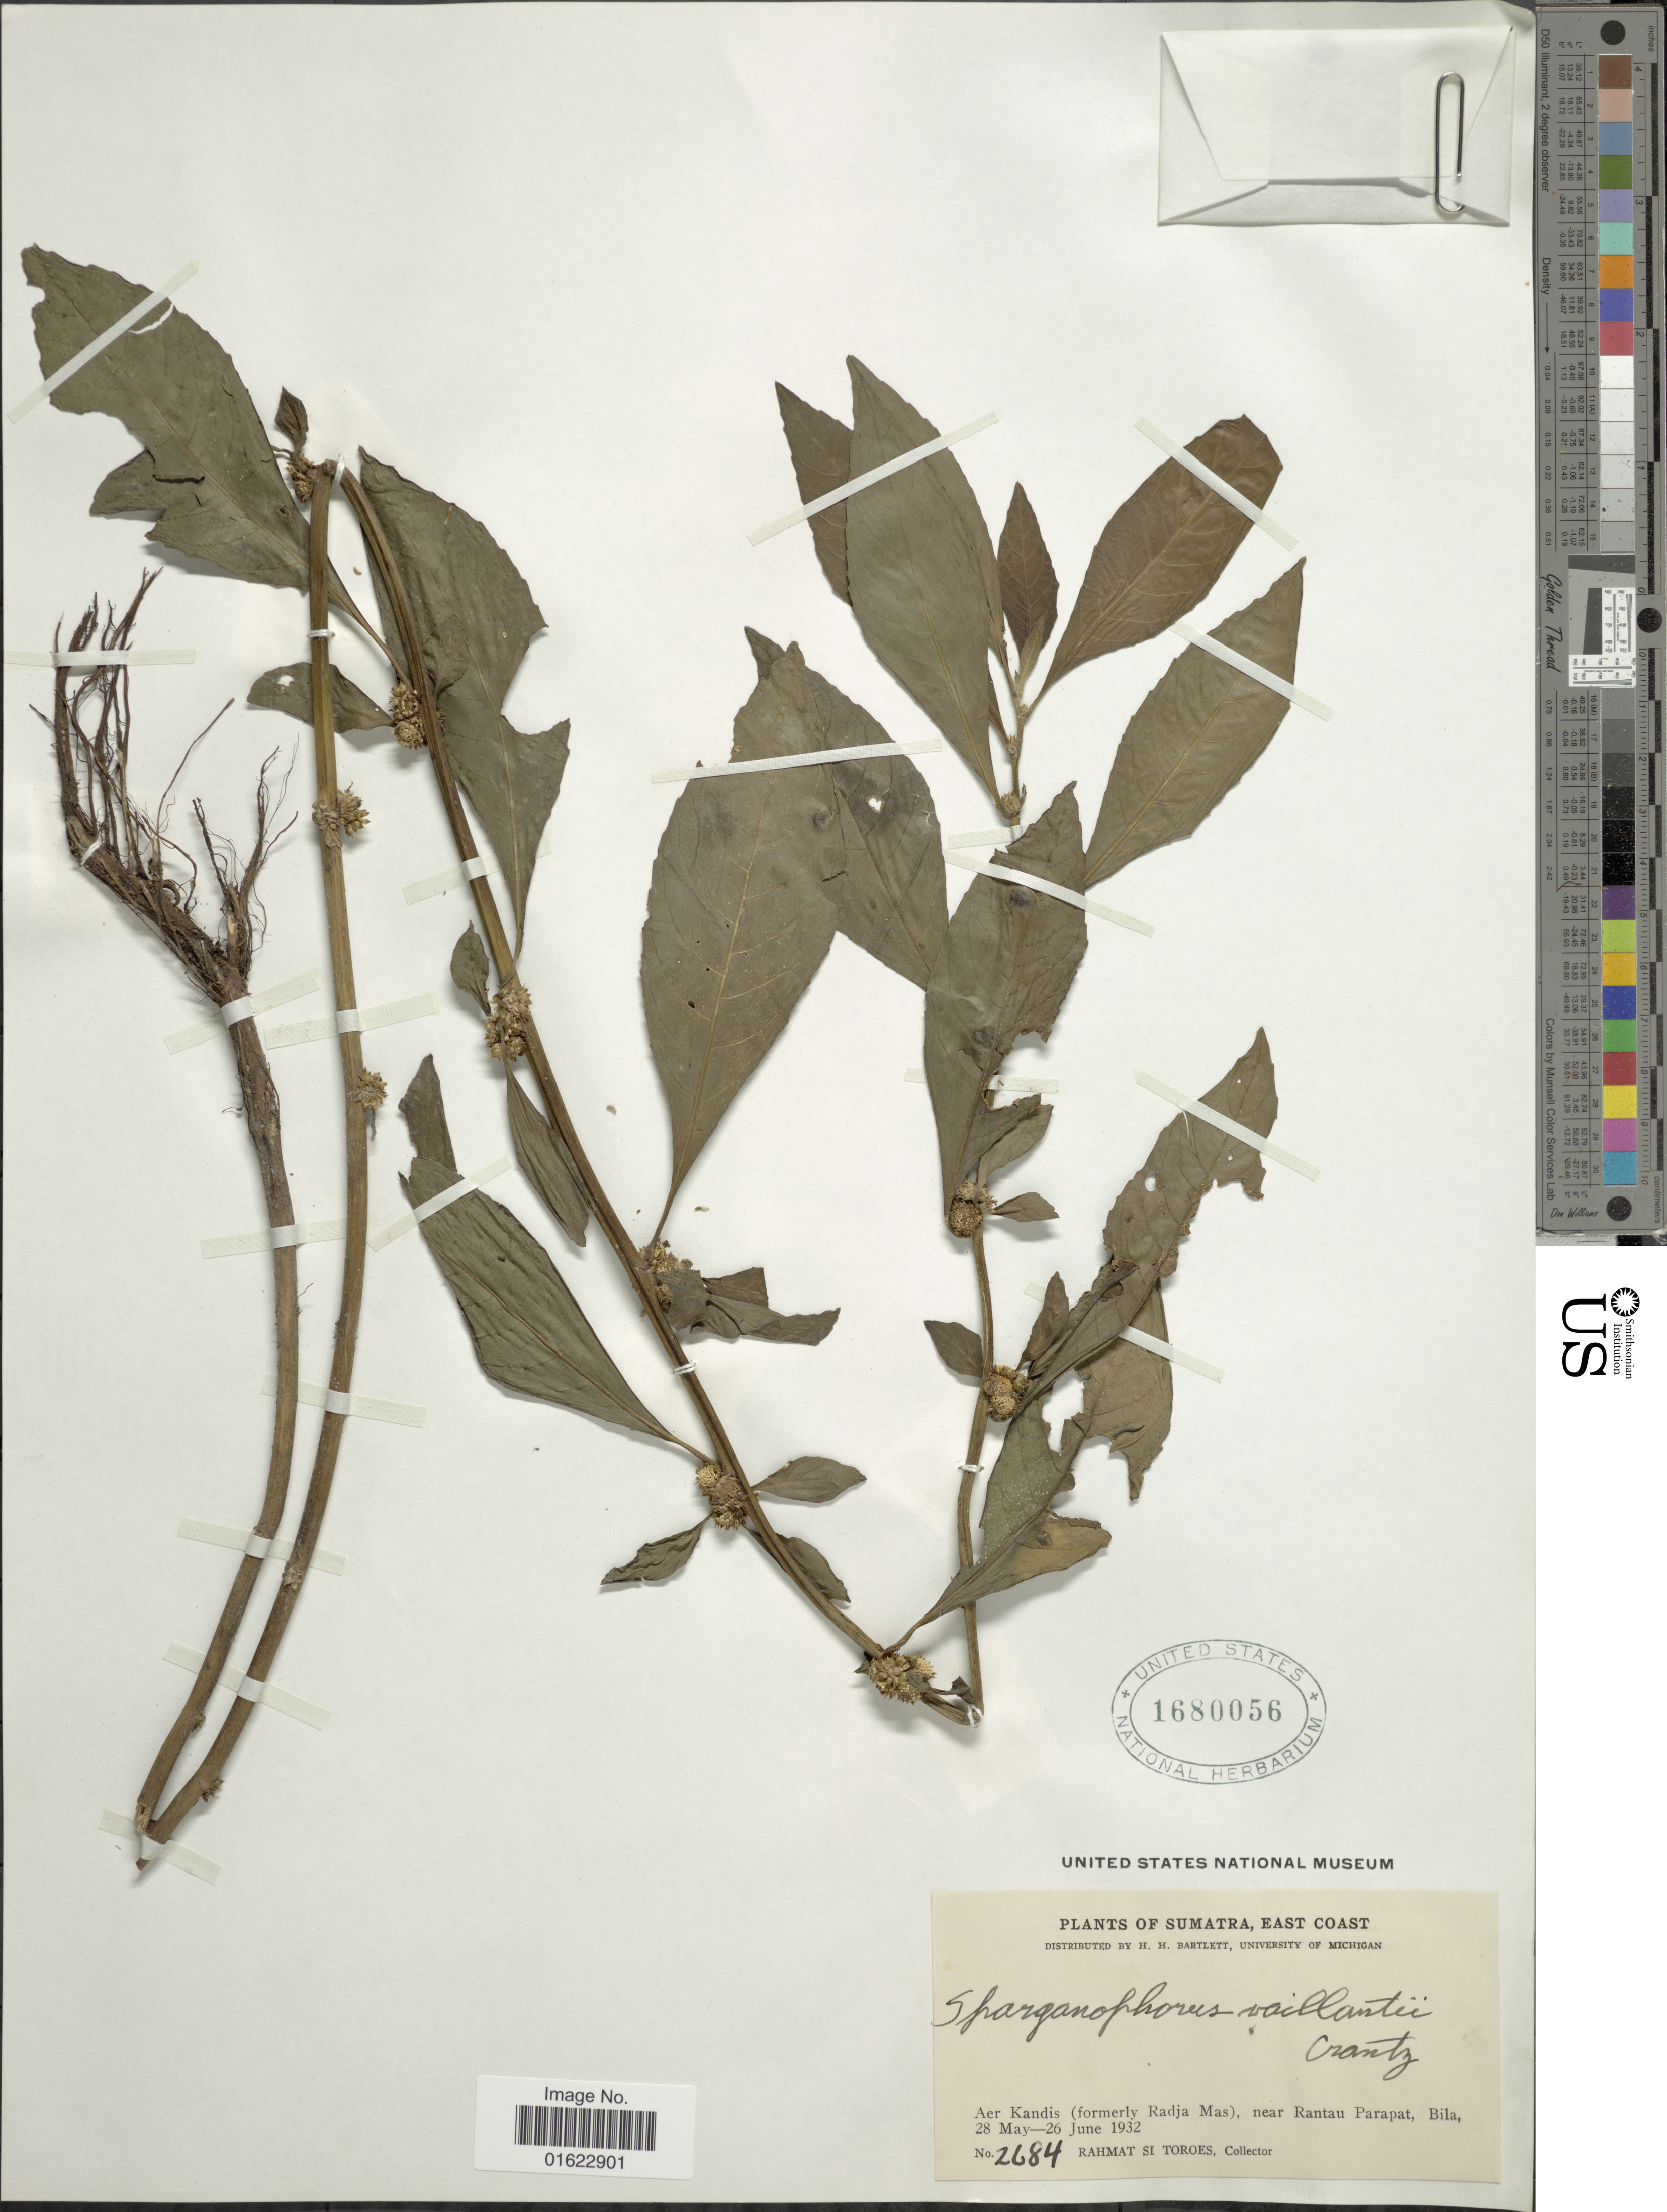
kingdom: Plantae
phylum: Tracheophyta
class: Magnoliopsida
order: Asterales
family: Asteraceae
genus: Struchium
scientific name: Struchium sparganophorum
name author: (L.) Kuntze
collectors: Rahmat Si Boeea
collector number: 2684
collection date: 1932-05-28/1932-06-26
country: Indonesia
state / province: Sumatra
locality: Sumatra, East Coast. Aer Kandis (formerly Radja Mas), near Rantau Parapat, Bila.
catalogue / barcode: US 1680056